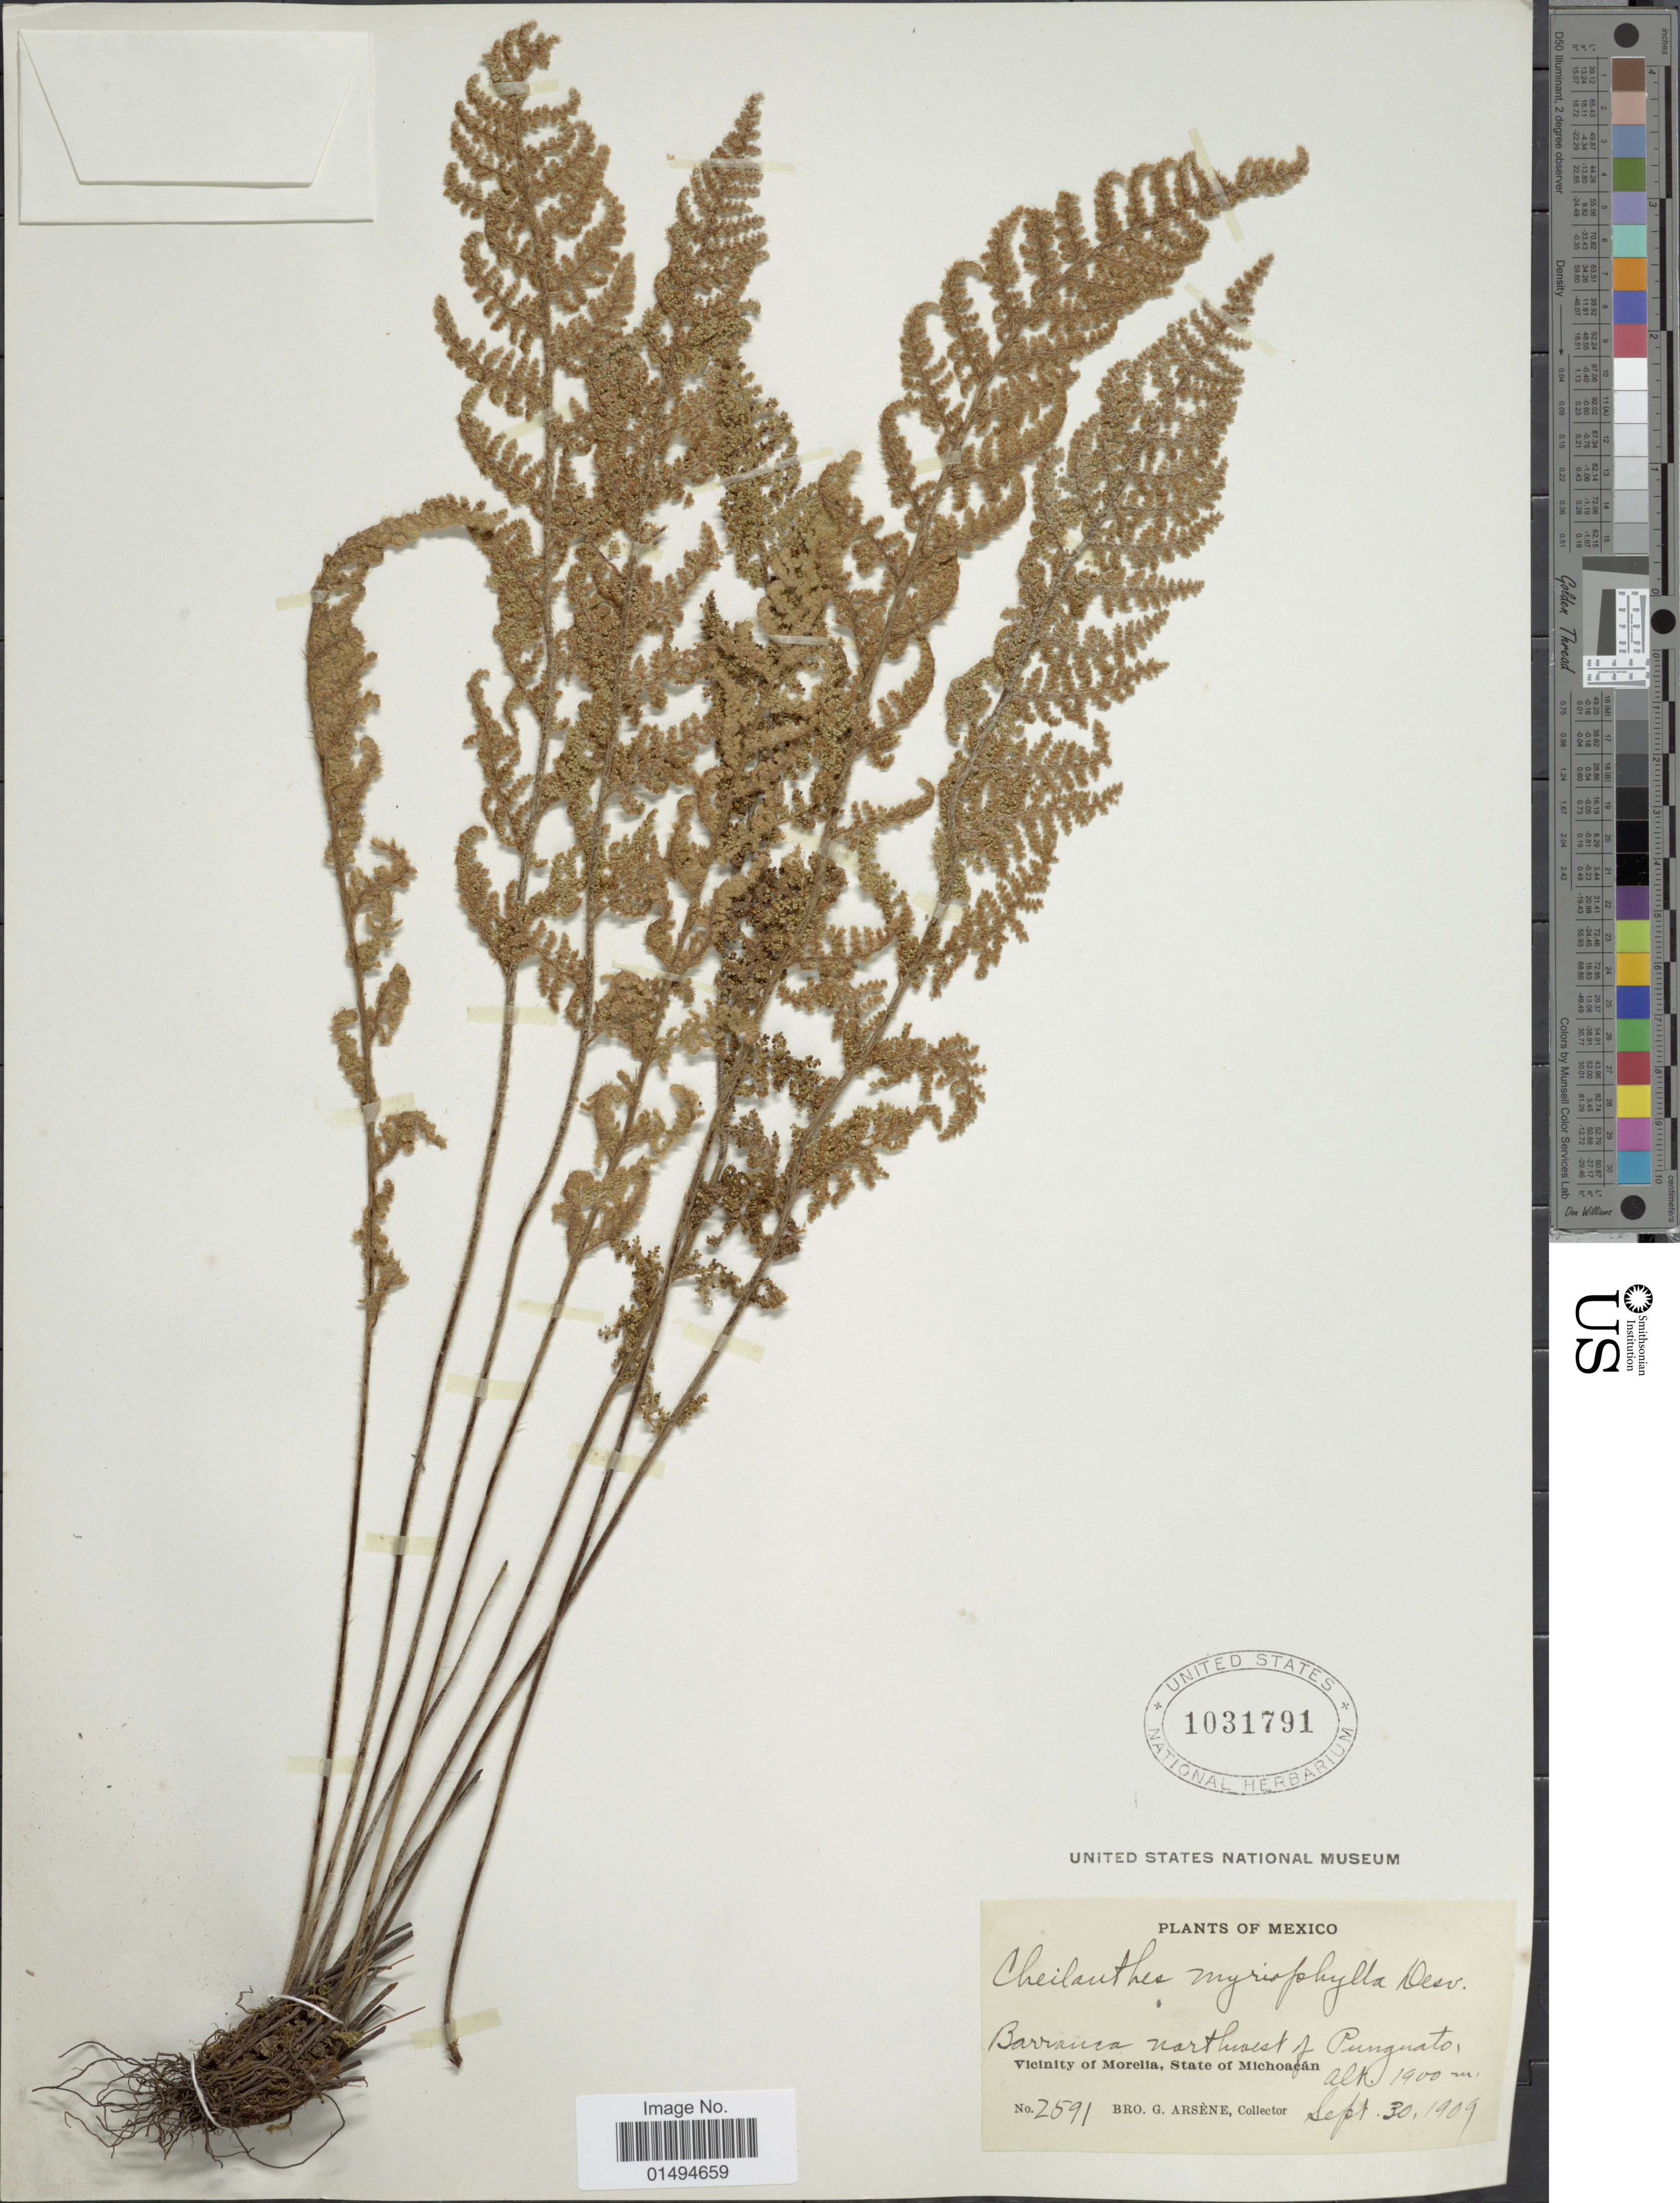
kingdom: Plantae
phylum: Tracheophyta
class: Polypodiopsida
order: Polypodiales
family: Pteridaceae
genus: Myriopteris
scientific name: Myriopteris myriophylla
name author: (Desv.) J. Sm.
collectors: Bro. G. Arsène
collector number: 2591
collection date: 1909-09-30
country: Mexico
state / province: Michoacán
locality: Barranca northeast of Punguato, Vicinity of Morelia, State of Michoacan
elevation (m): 1900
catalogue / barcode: US 1031791